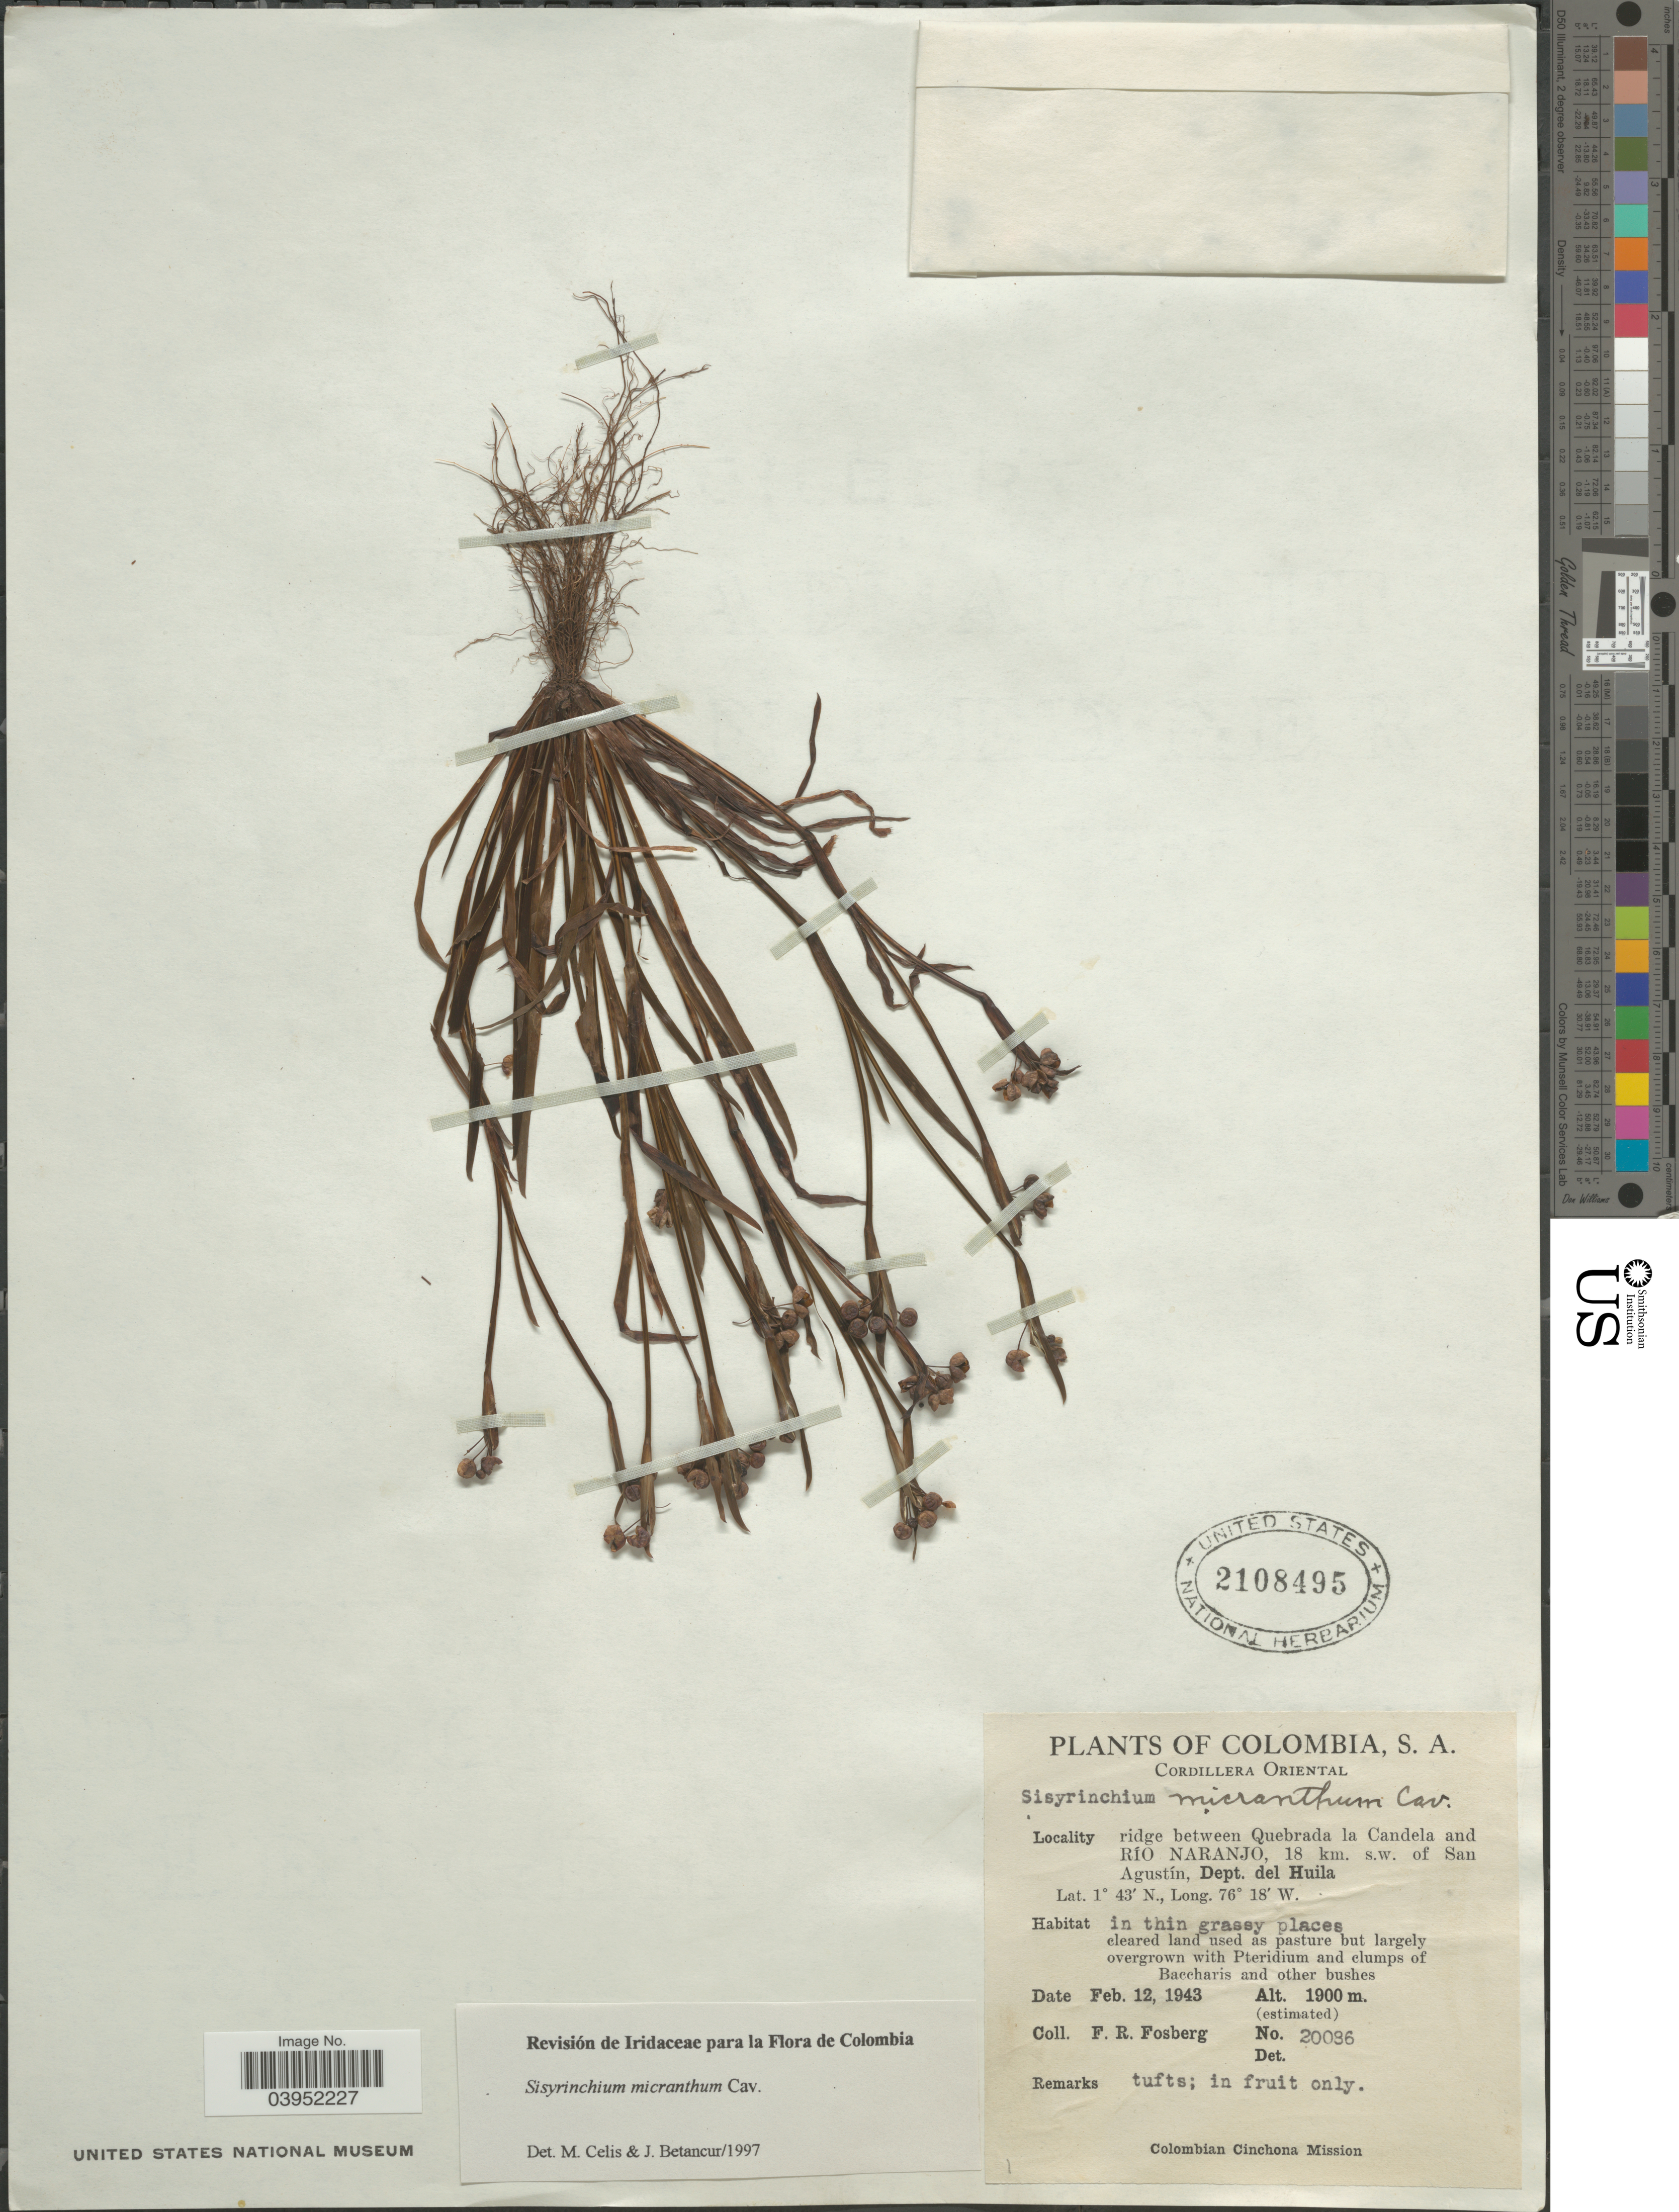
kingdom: Plantae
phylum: Tracheophyta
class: Liliopsida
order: Asparagales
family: Iridaceae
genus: Sisyrinchium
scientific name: Sisyrinchium micranthum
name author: Cav.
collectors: F. R. Fosberg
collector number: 20086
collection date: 1943-02-12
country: Colombia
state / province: Huila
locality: Cordillera Oriental. Ridge between Quebrada la Candela and Río Naranjo, 18 km. s.w. of San Agustín, Dept. del Huila.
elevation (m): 1900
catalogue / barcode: US 2108495